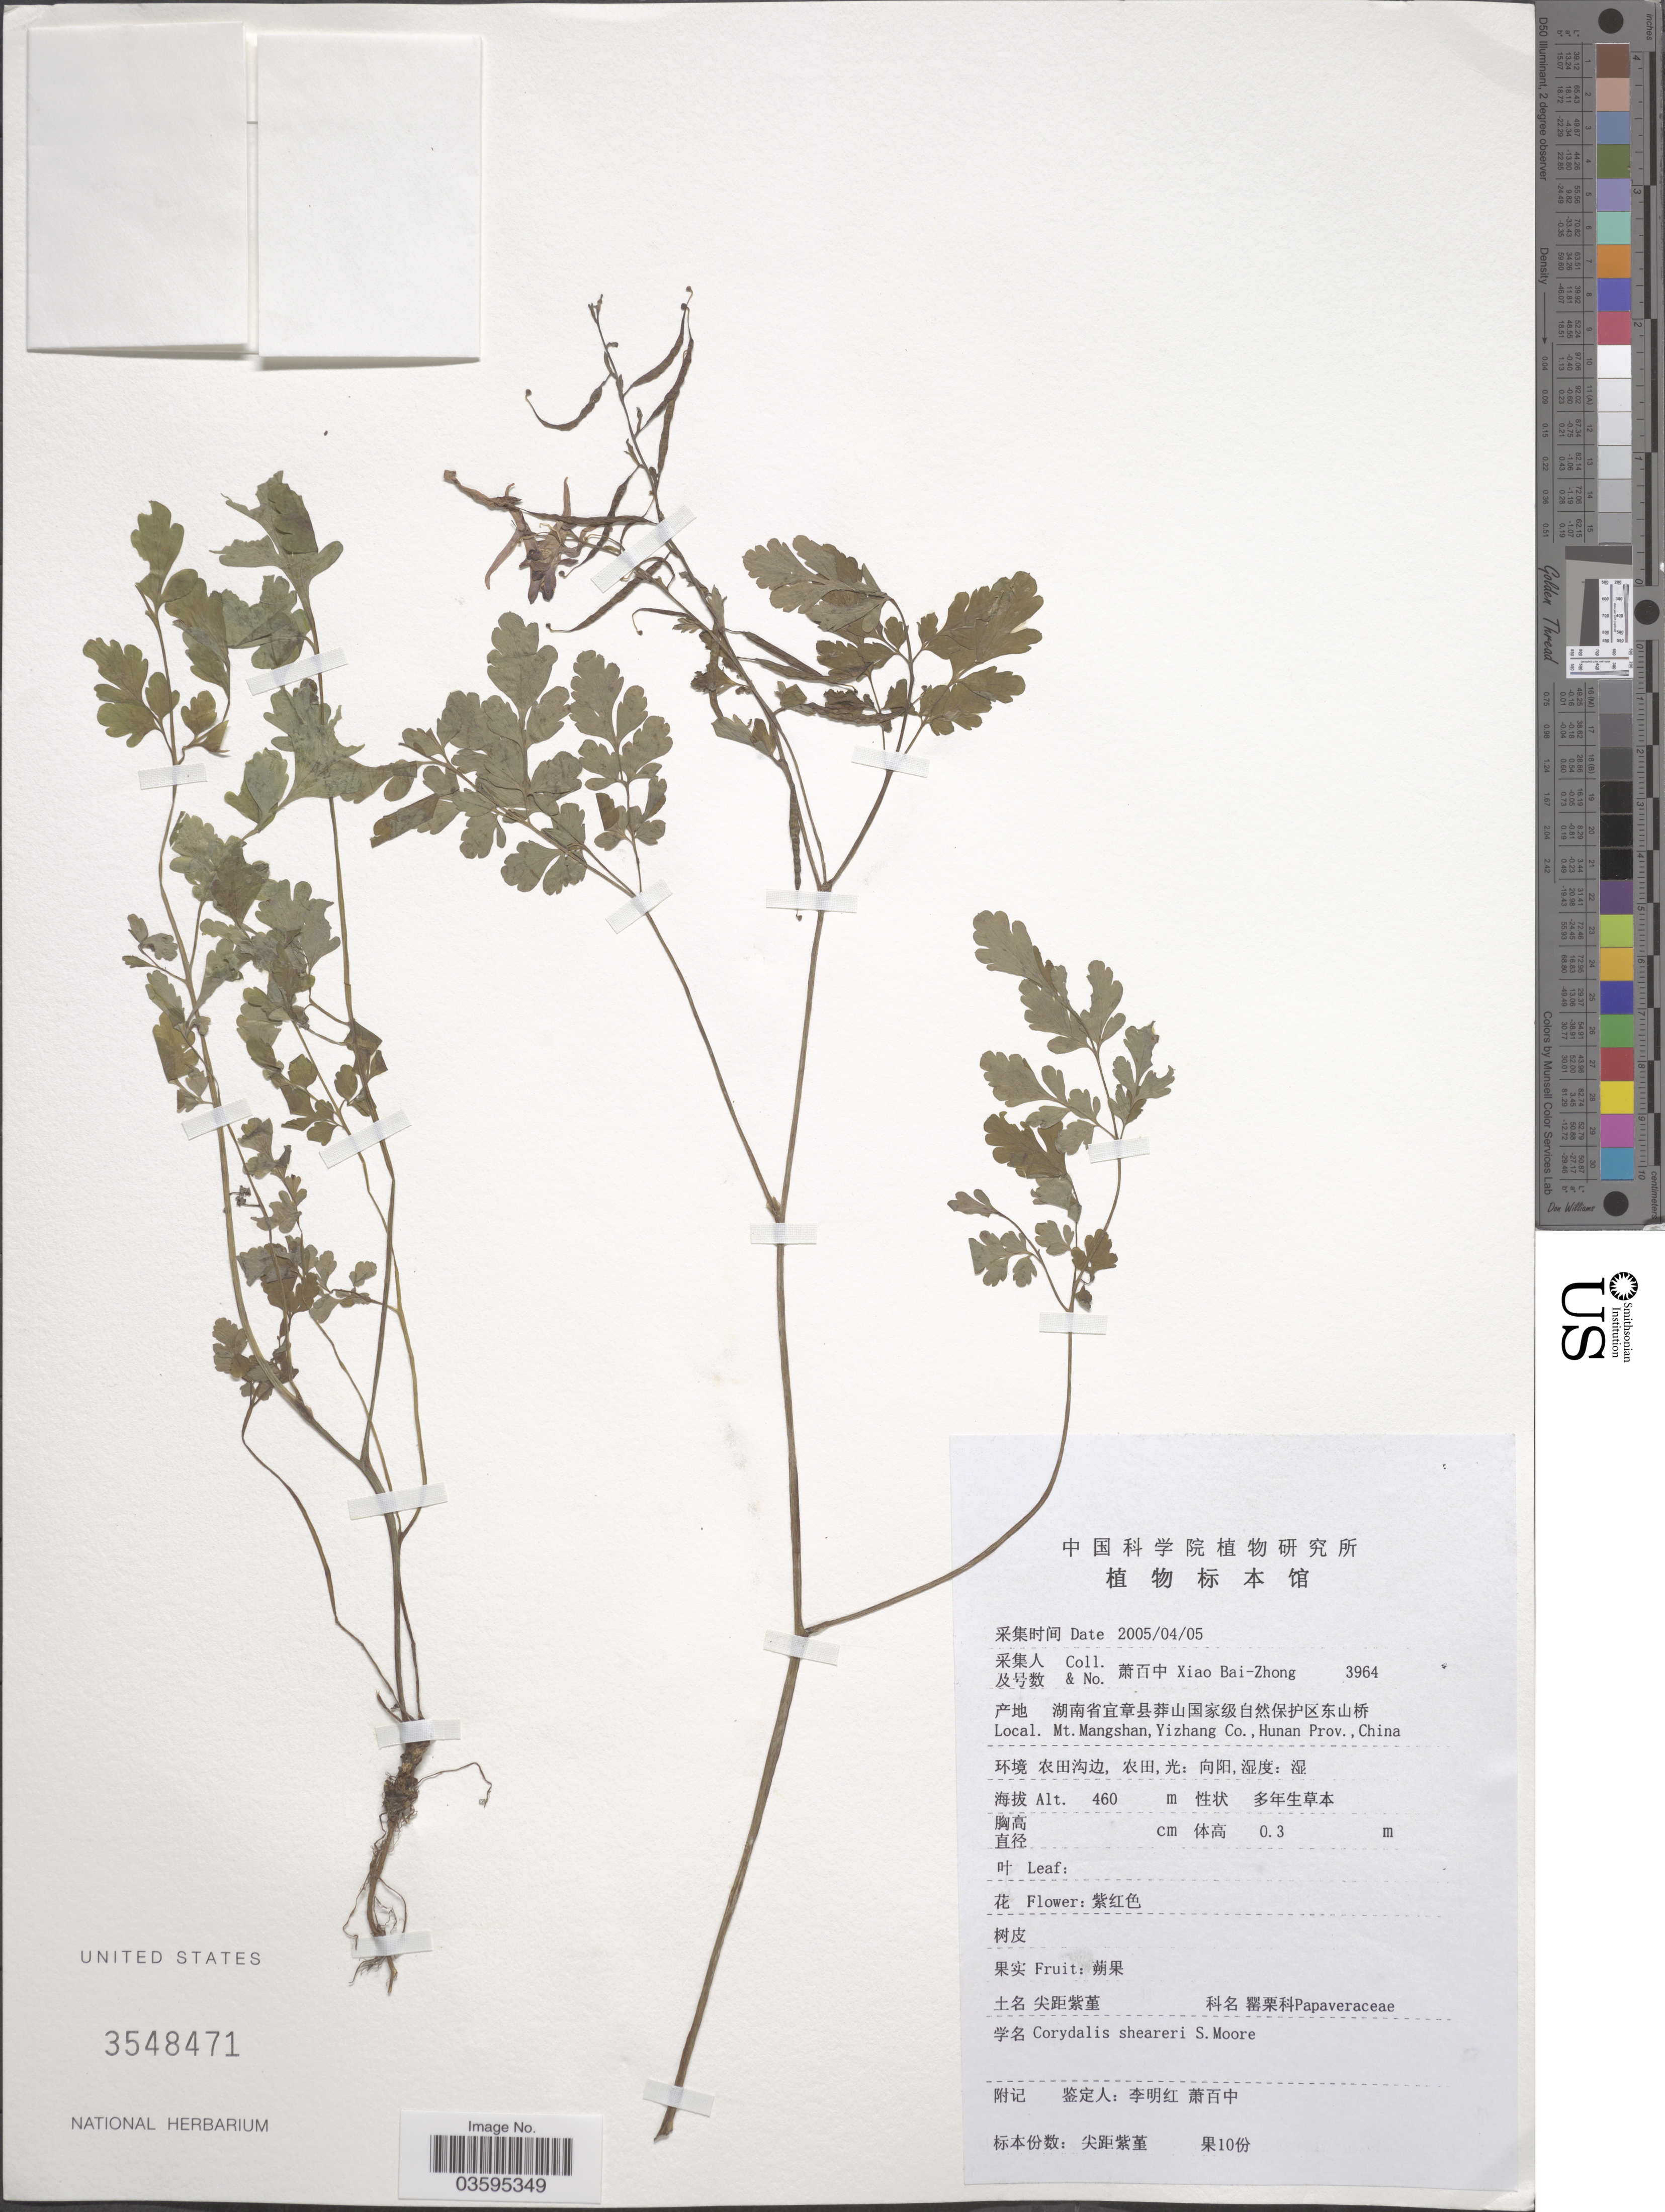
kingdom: Plantae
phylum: Tracheophyta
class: Magnoliopsida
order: Ranunculales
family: Papaveraceae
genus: Corydalis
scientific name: Corydalis sheareri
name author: S. Moore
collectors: B. Z. Xiao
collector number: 3964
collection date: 2005-04-05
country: China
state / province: Hunan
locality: Mt. Mangshan, Yizhang Co.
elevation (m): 460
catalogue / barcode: US 3548471